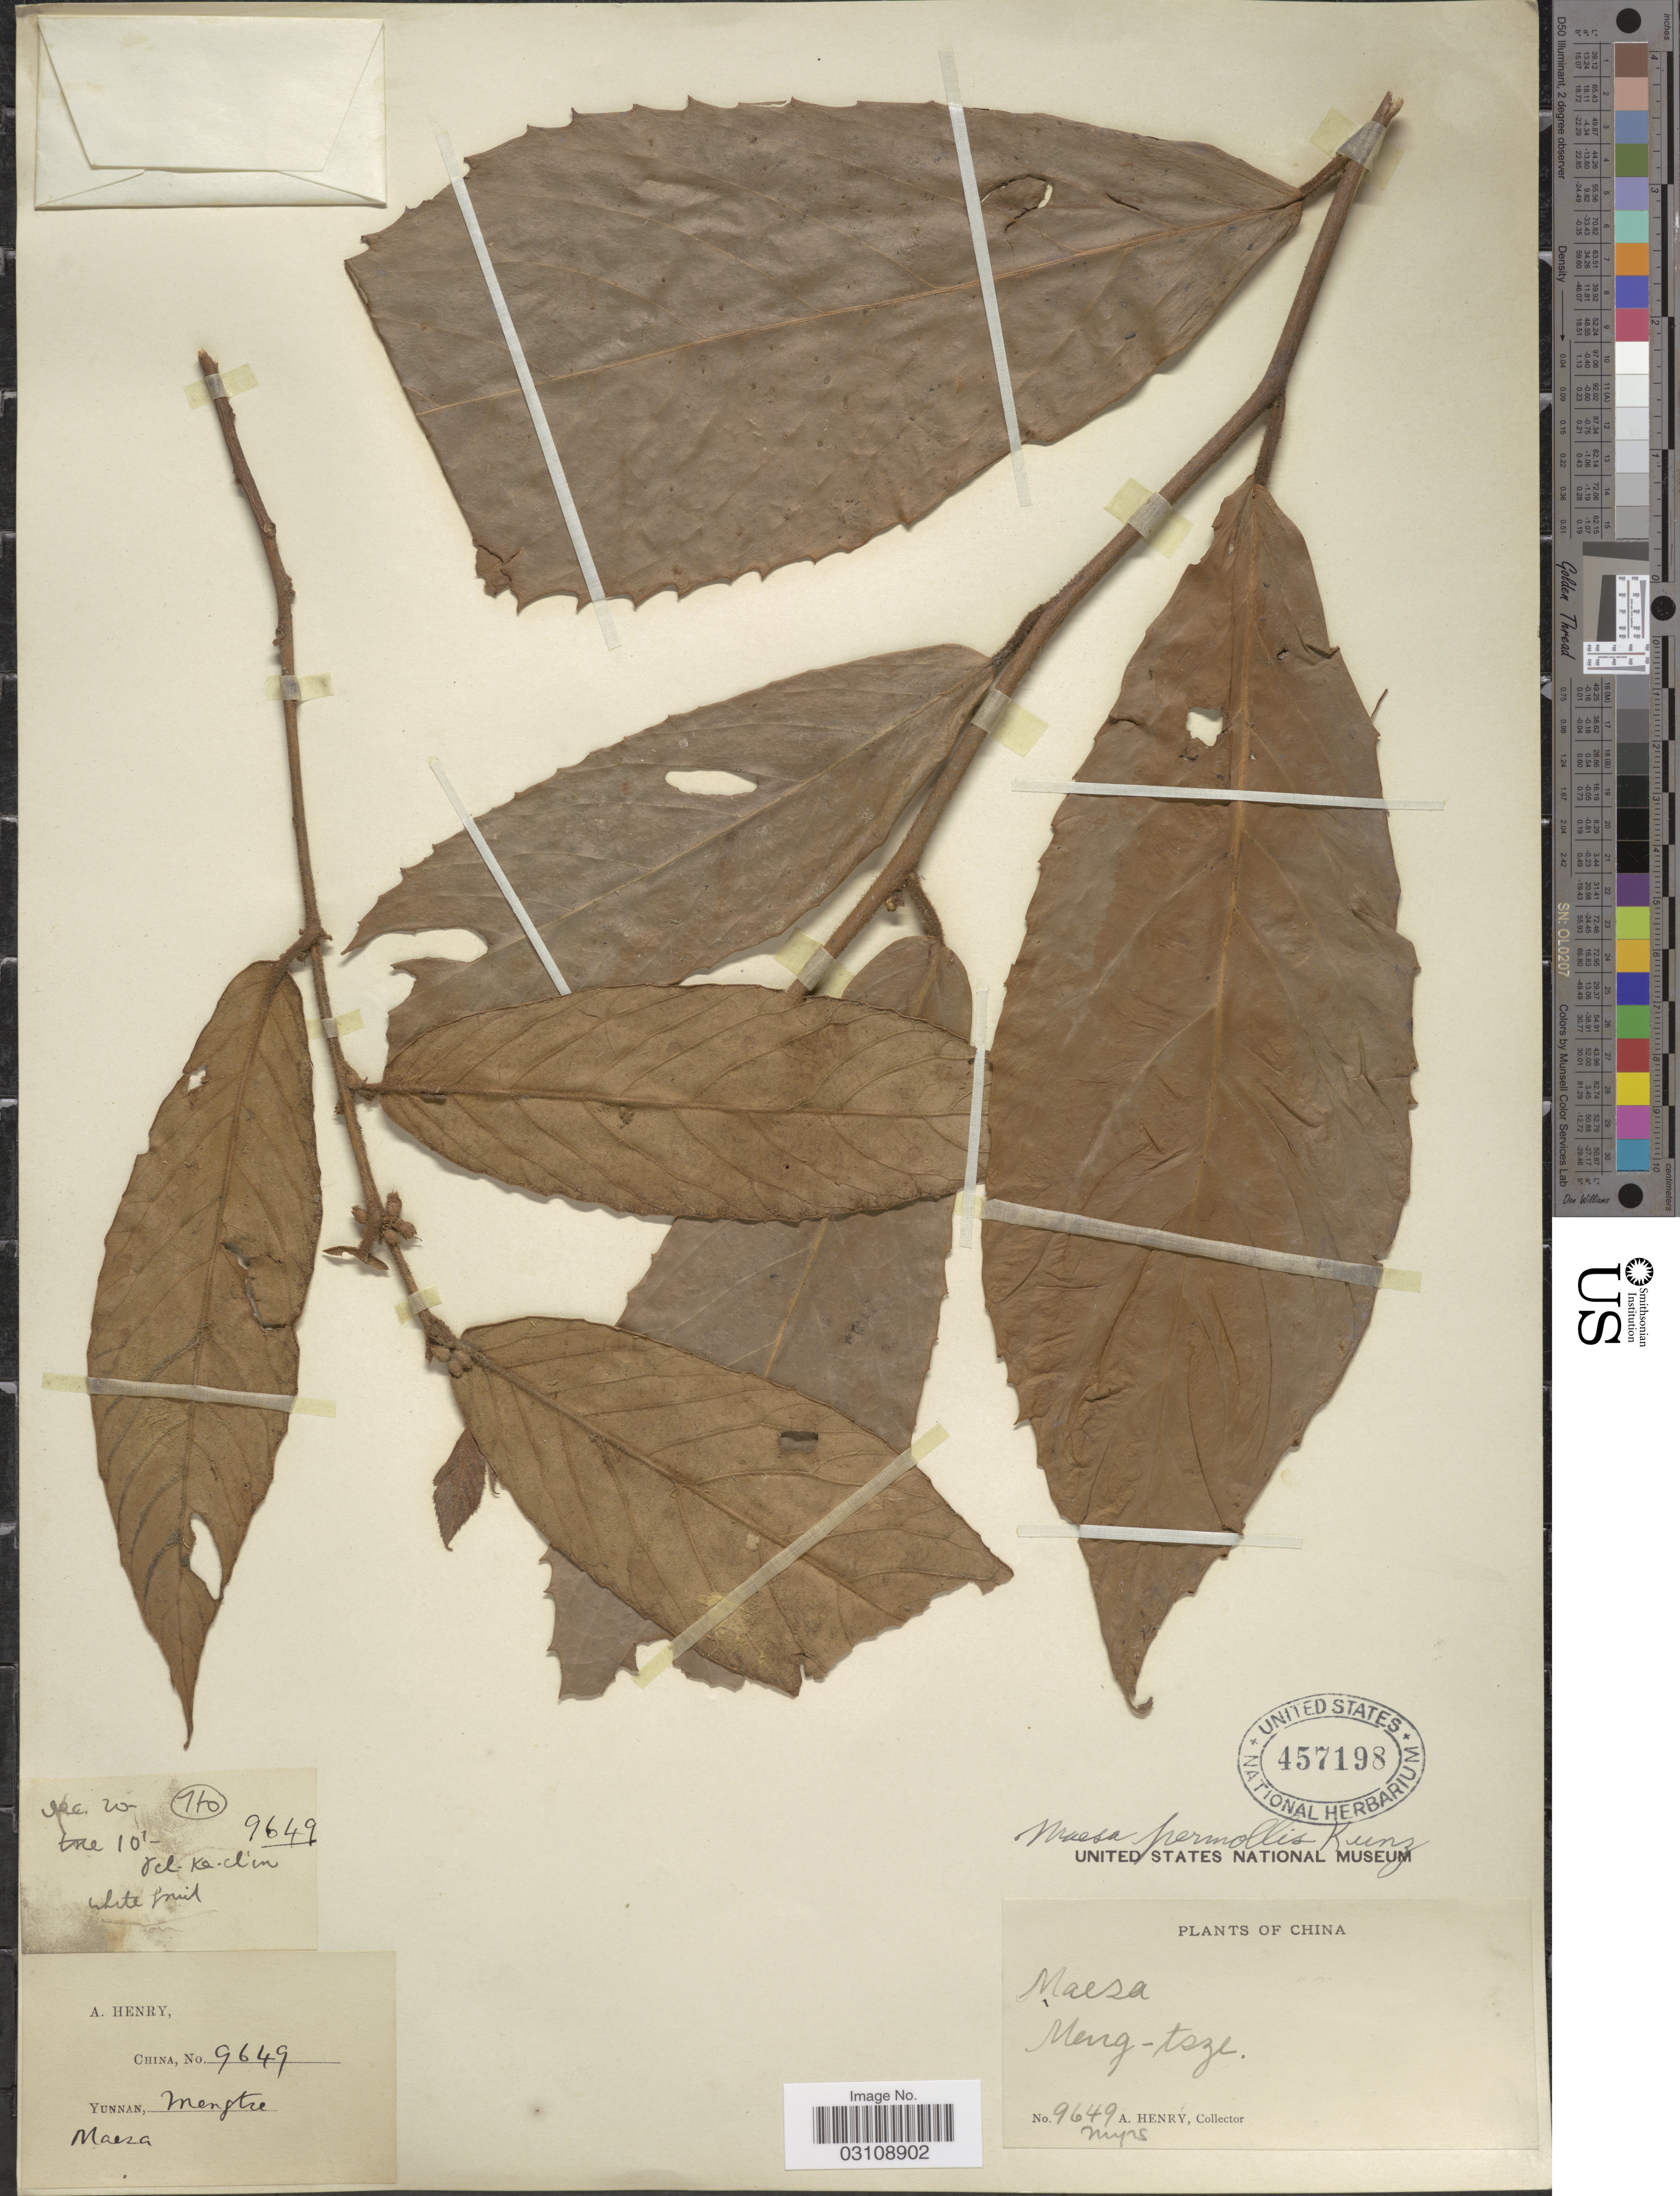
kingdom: Plantae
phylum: Tracheophyta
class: Magnoliopsida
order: Ericales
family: Primulaceae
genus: Maesa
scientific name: Maesa sp.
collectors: A. Henry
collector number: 9649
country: China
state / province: Yunnan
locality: Meng-tsze.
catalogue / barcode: US 457198